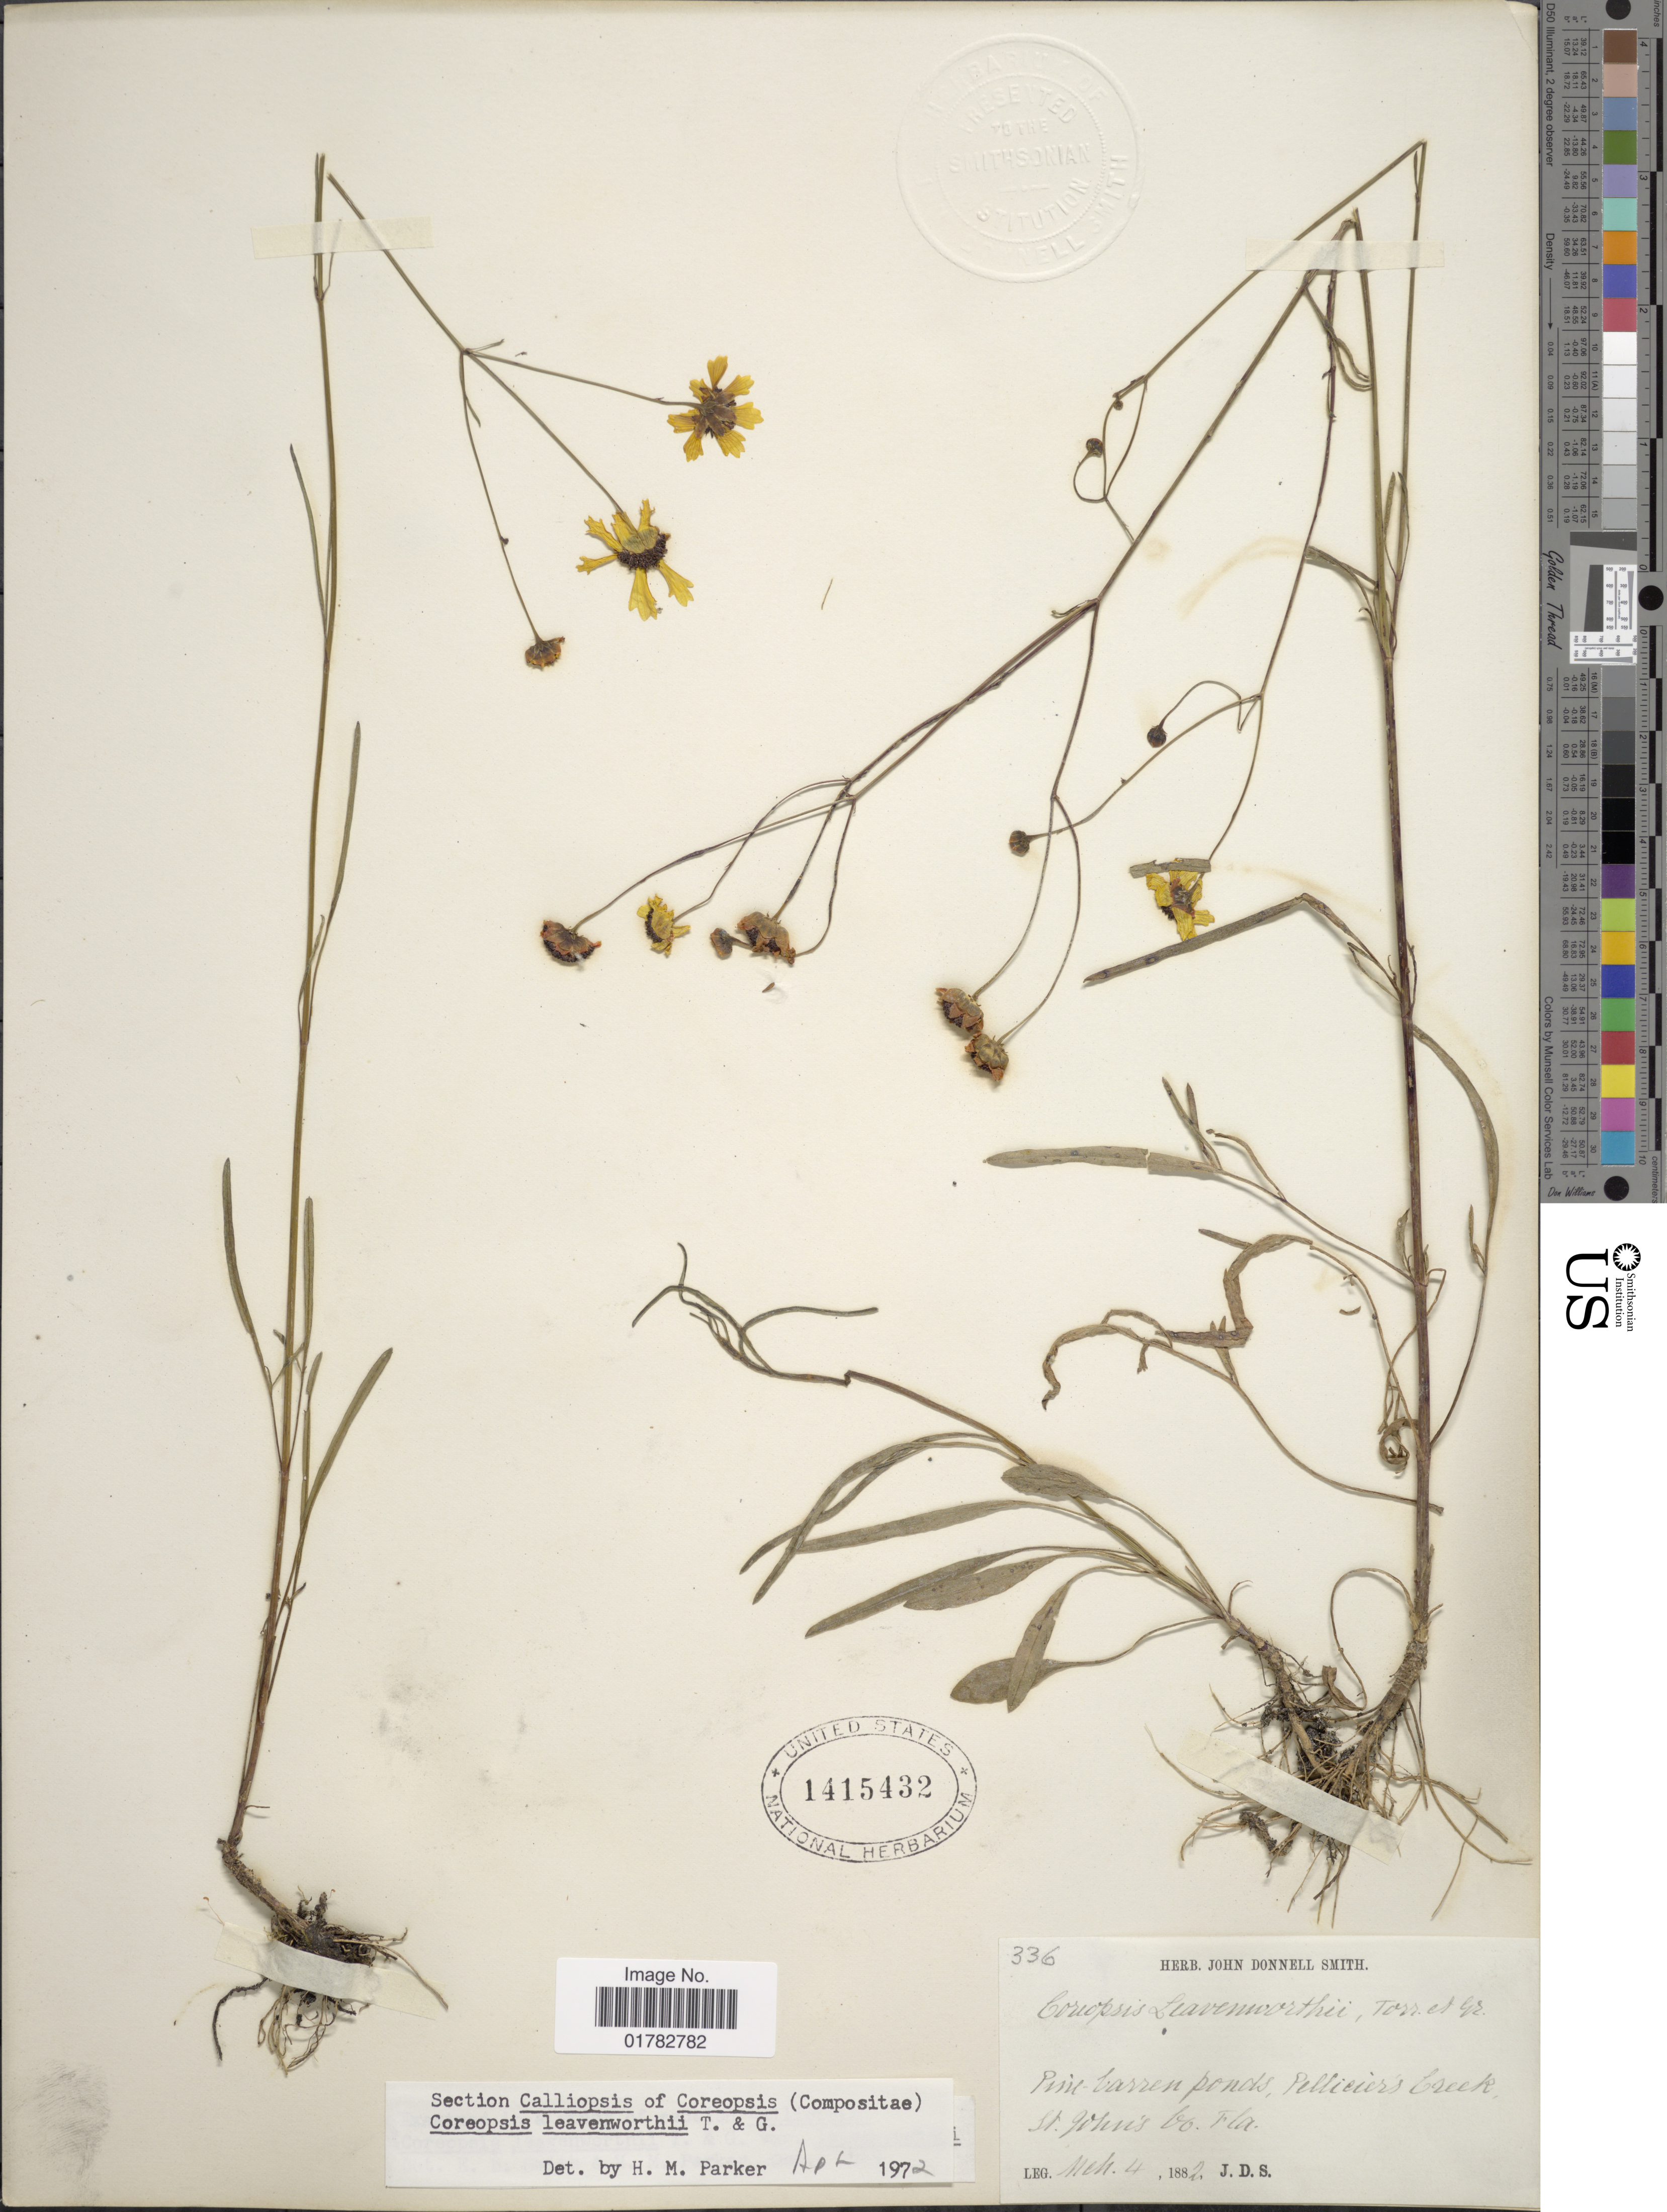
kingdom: Plantae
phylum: Tracheophyta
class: Magnoliopsida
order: Asterales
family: Asteraceae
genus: Coreopsis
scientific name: Coreopsis leavenworthii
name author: Torr. & A. Gray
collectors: J. Donnell Smith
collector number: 336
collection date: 1882-03-04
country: United States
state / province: Florida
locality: Pine-barre bonds, Pelliciers Creek, St. Johns Co.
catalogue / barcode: US 1415432